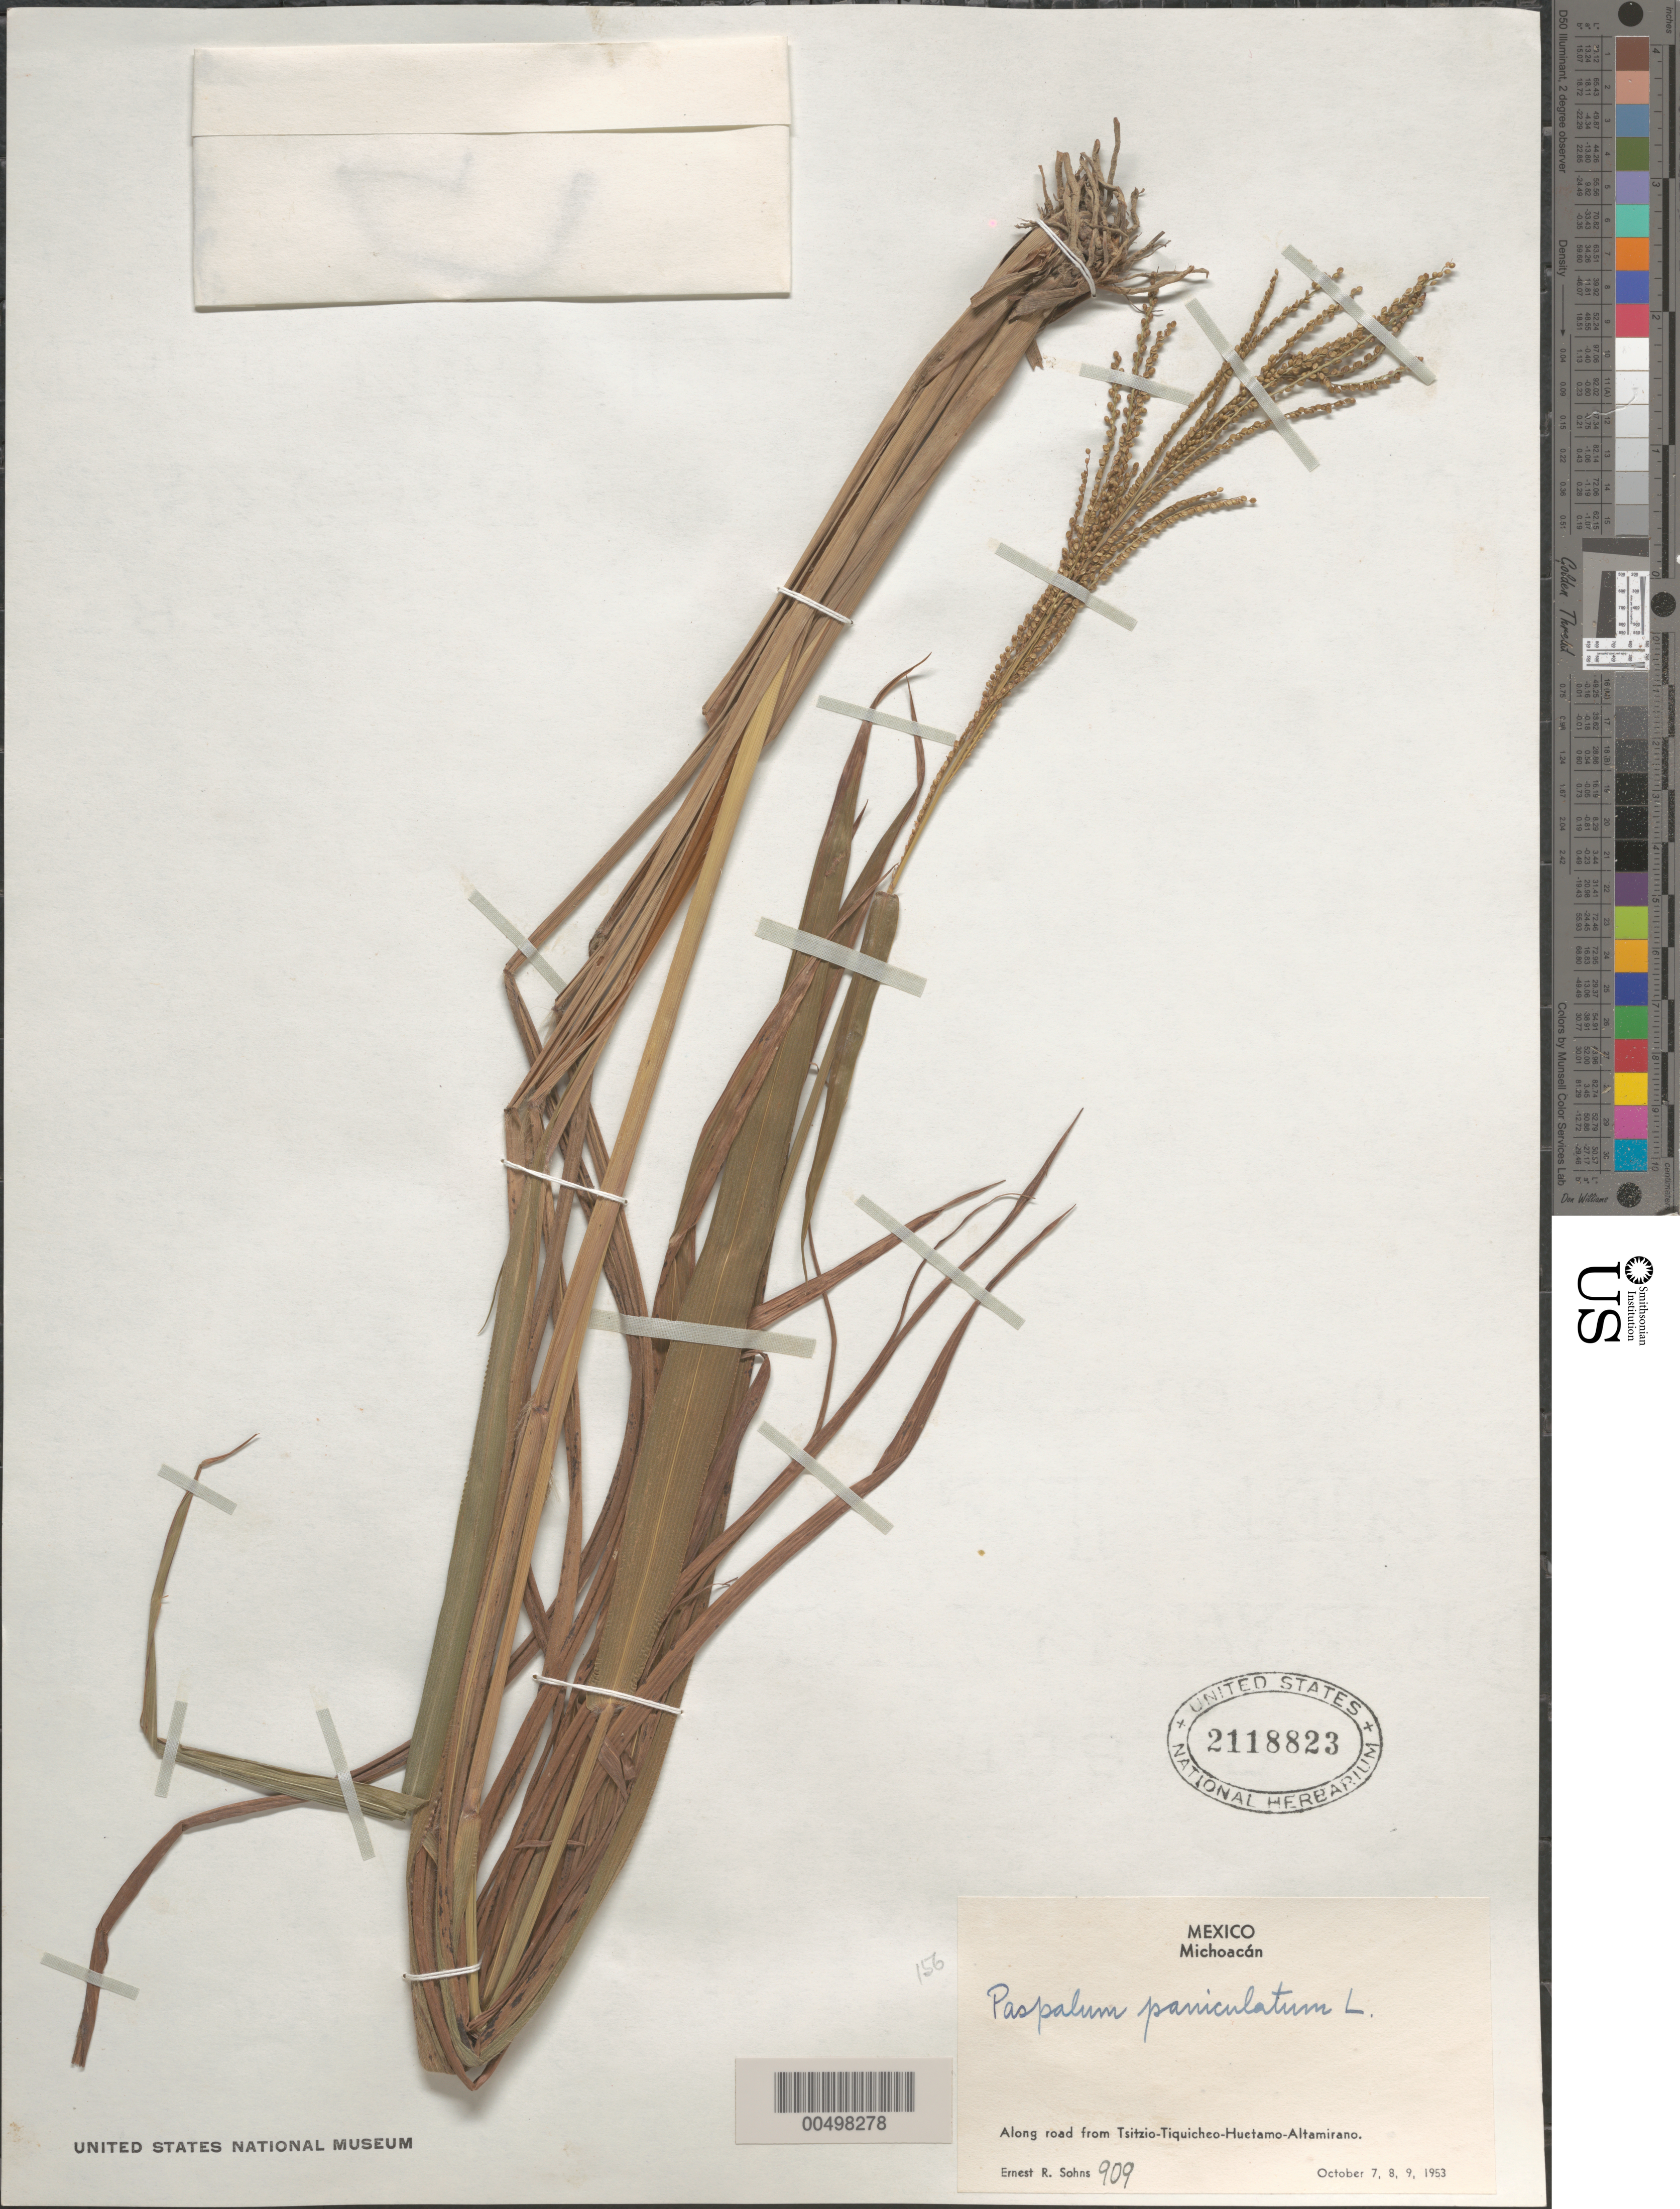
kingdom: Plantae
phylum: Tracheophyta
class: Liliopsida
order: Poales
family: Poaceae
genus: Paspalum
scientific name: Paspalum paniculatum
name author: L.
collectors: E. R. Sohns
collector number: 909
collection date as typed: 7 Oct 1953 to 9 Oct 1953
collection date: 1953-10-07/1953-10-09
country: Mexico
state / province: Michoacán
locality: Along rd from Tsitzio-Tiquicheo-Huetamo-Altamirano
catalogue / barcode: US 2118823